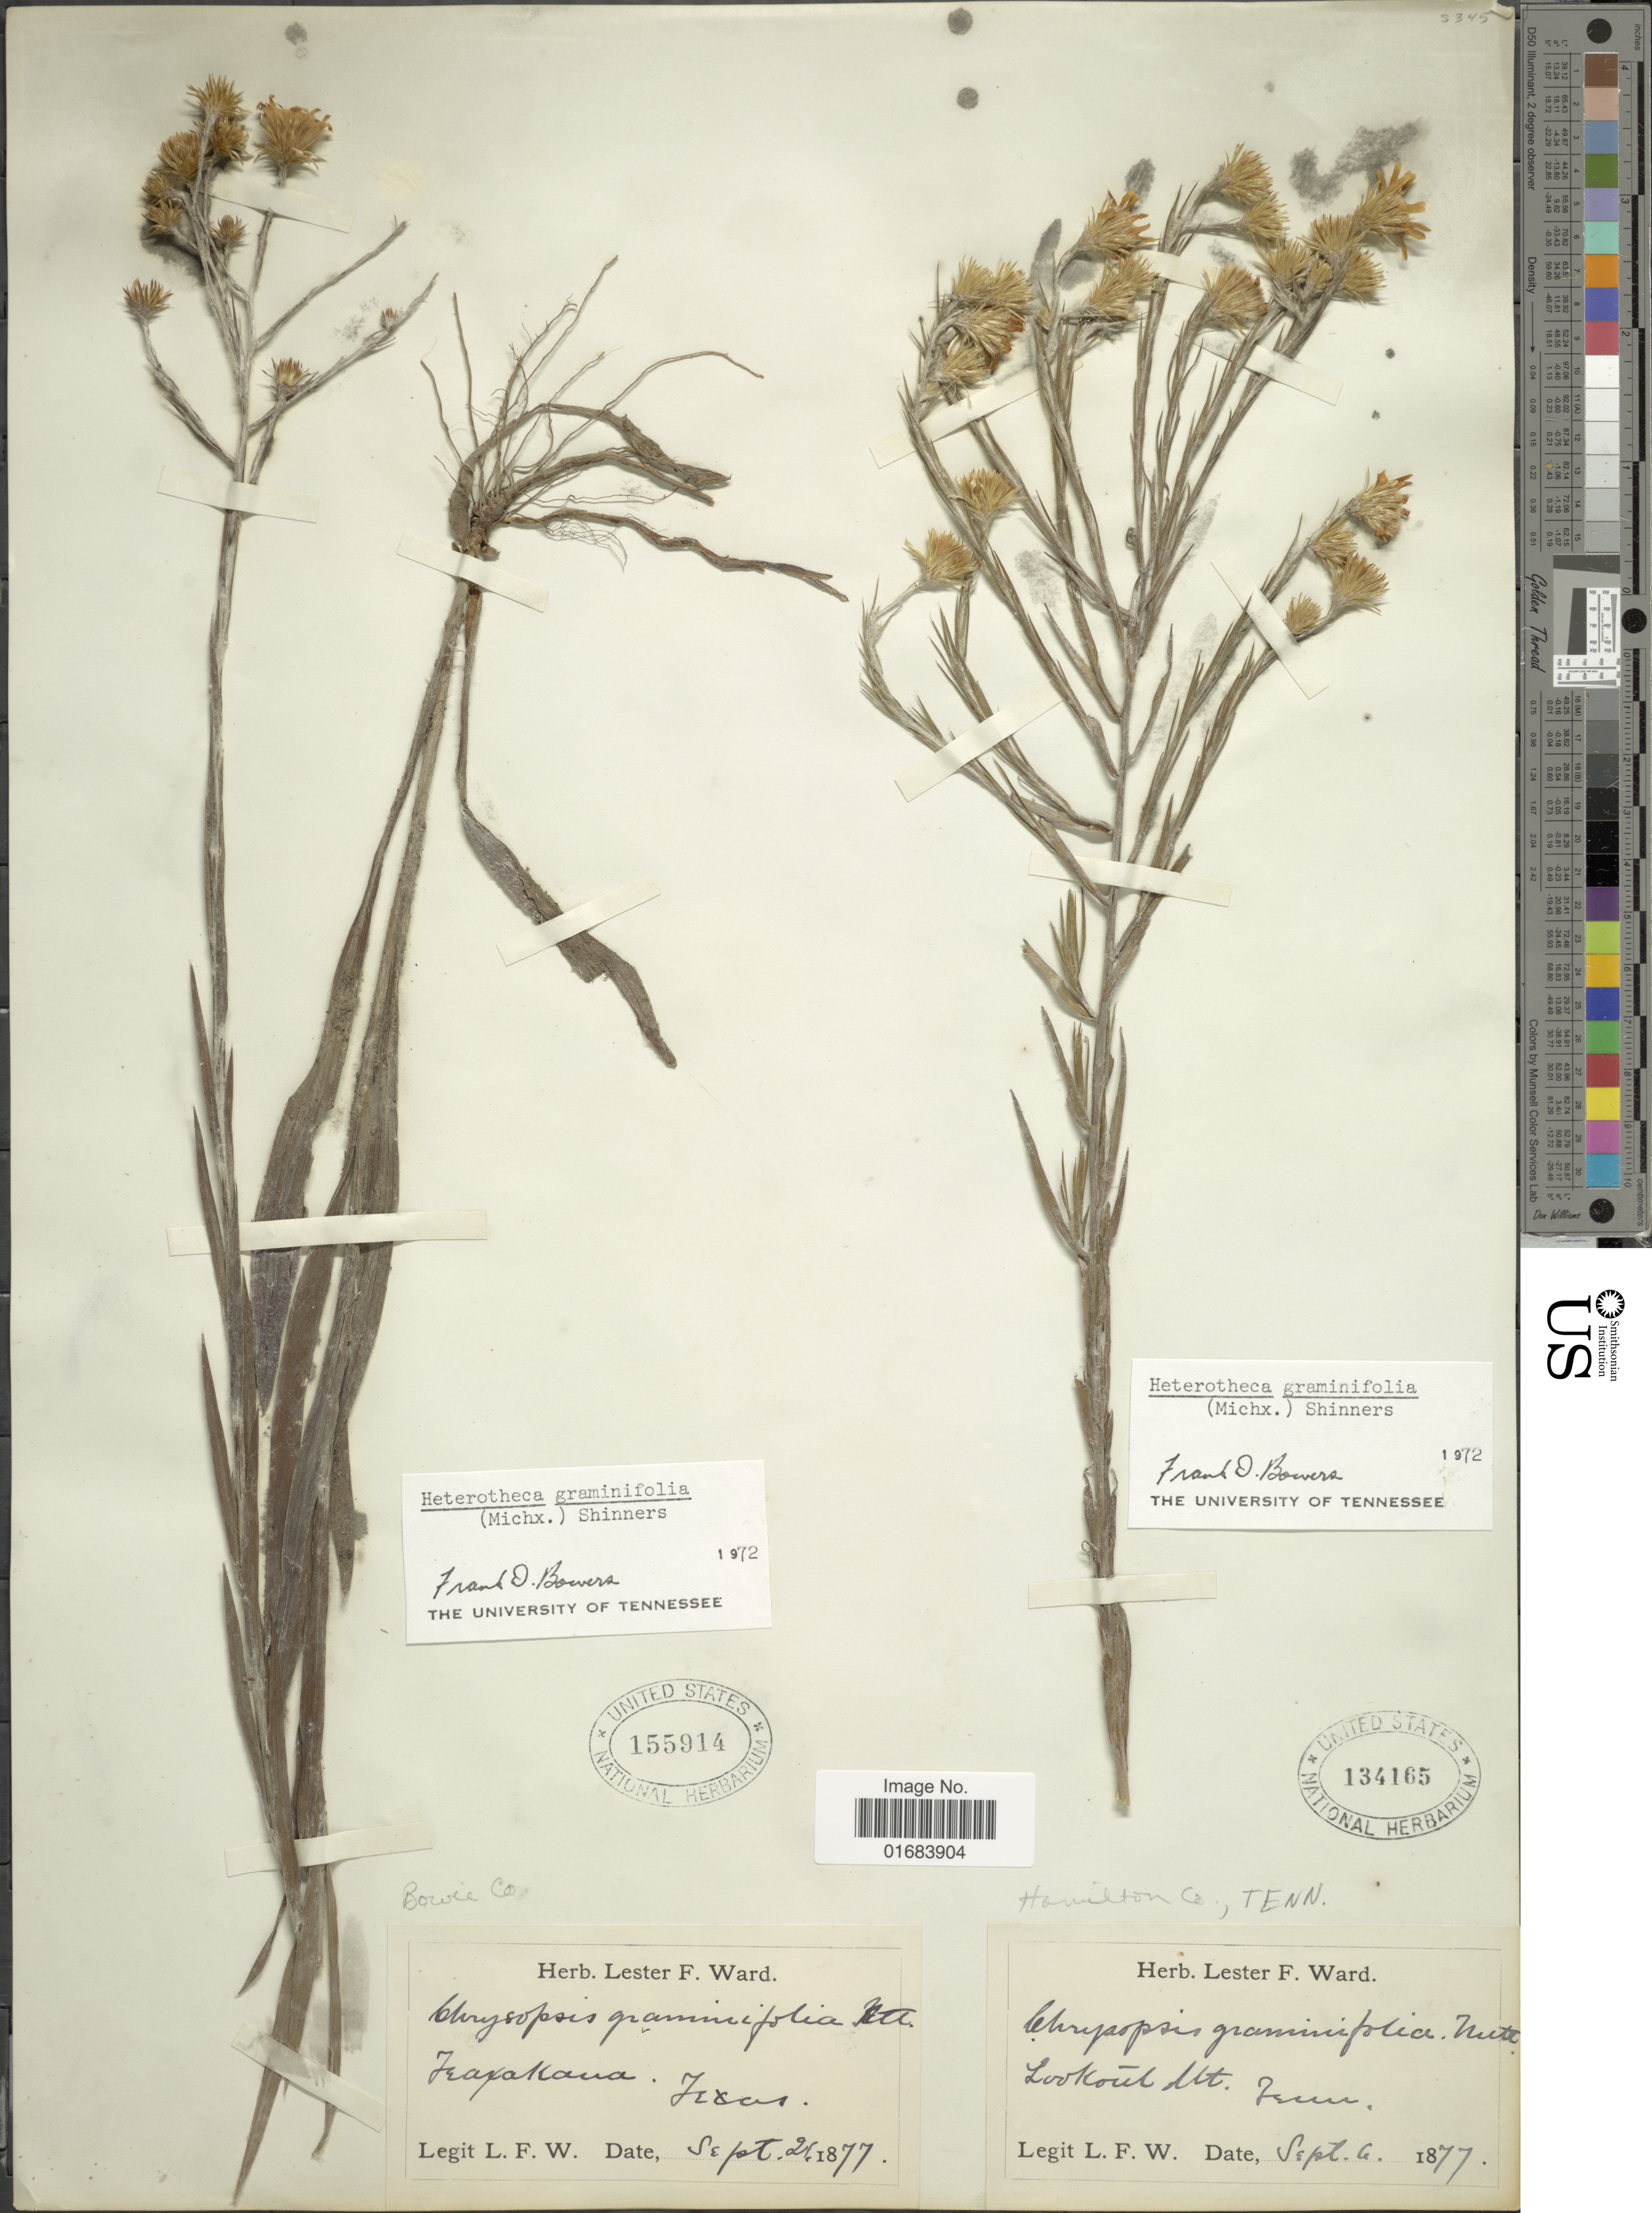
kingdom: Plantae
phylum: Tracheophyta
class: Magnoliopsida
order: Asterales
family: Asteraceae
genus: Pityopsis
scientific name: Pityopsis graminifolia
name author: (Michx.) Nutt.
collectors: L. F. Ward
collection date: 1877-09-06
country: United States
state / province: Tennessee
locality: Lookout Mt.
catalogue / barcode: US 134165-2